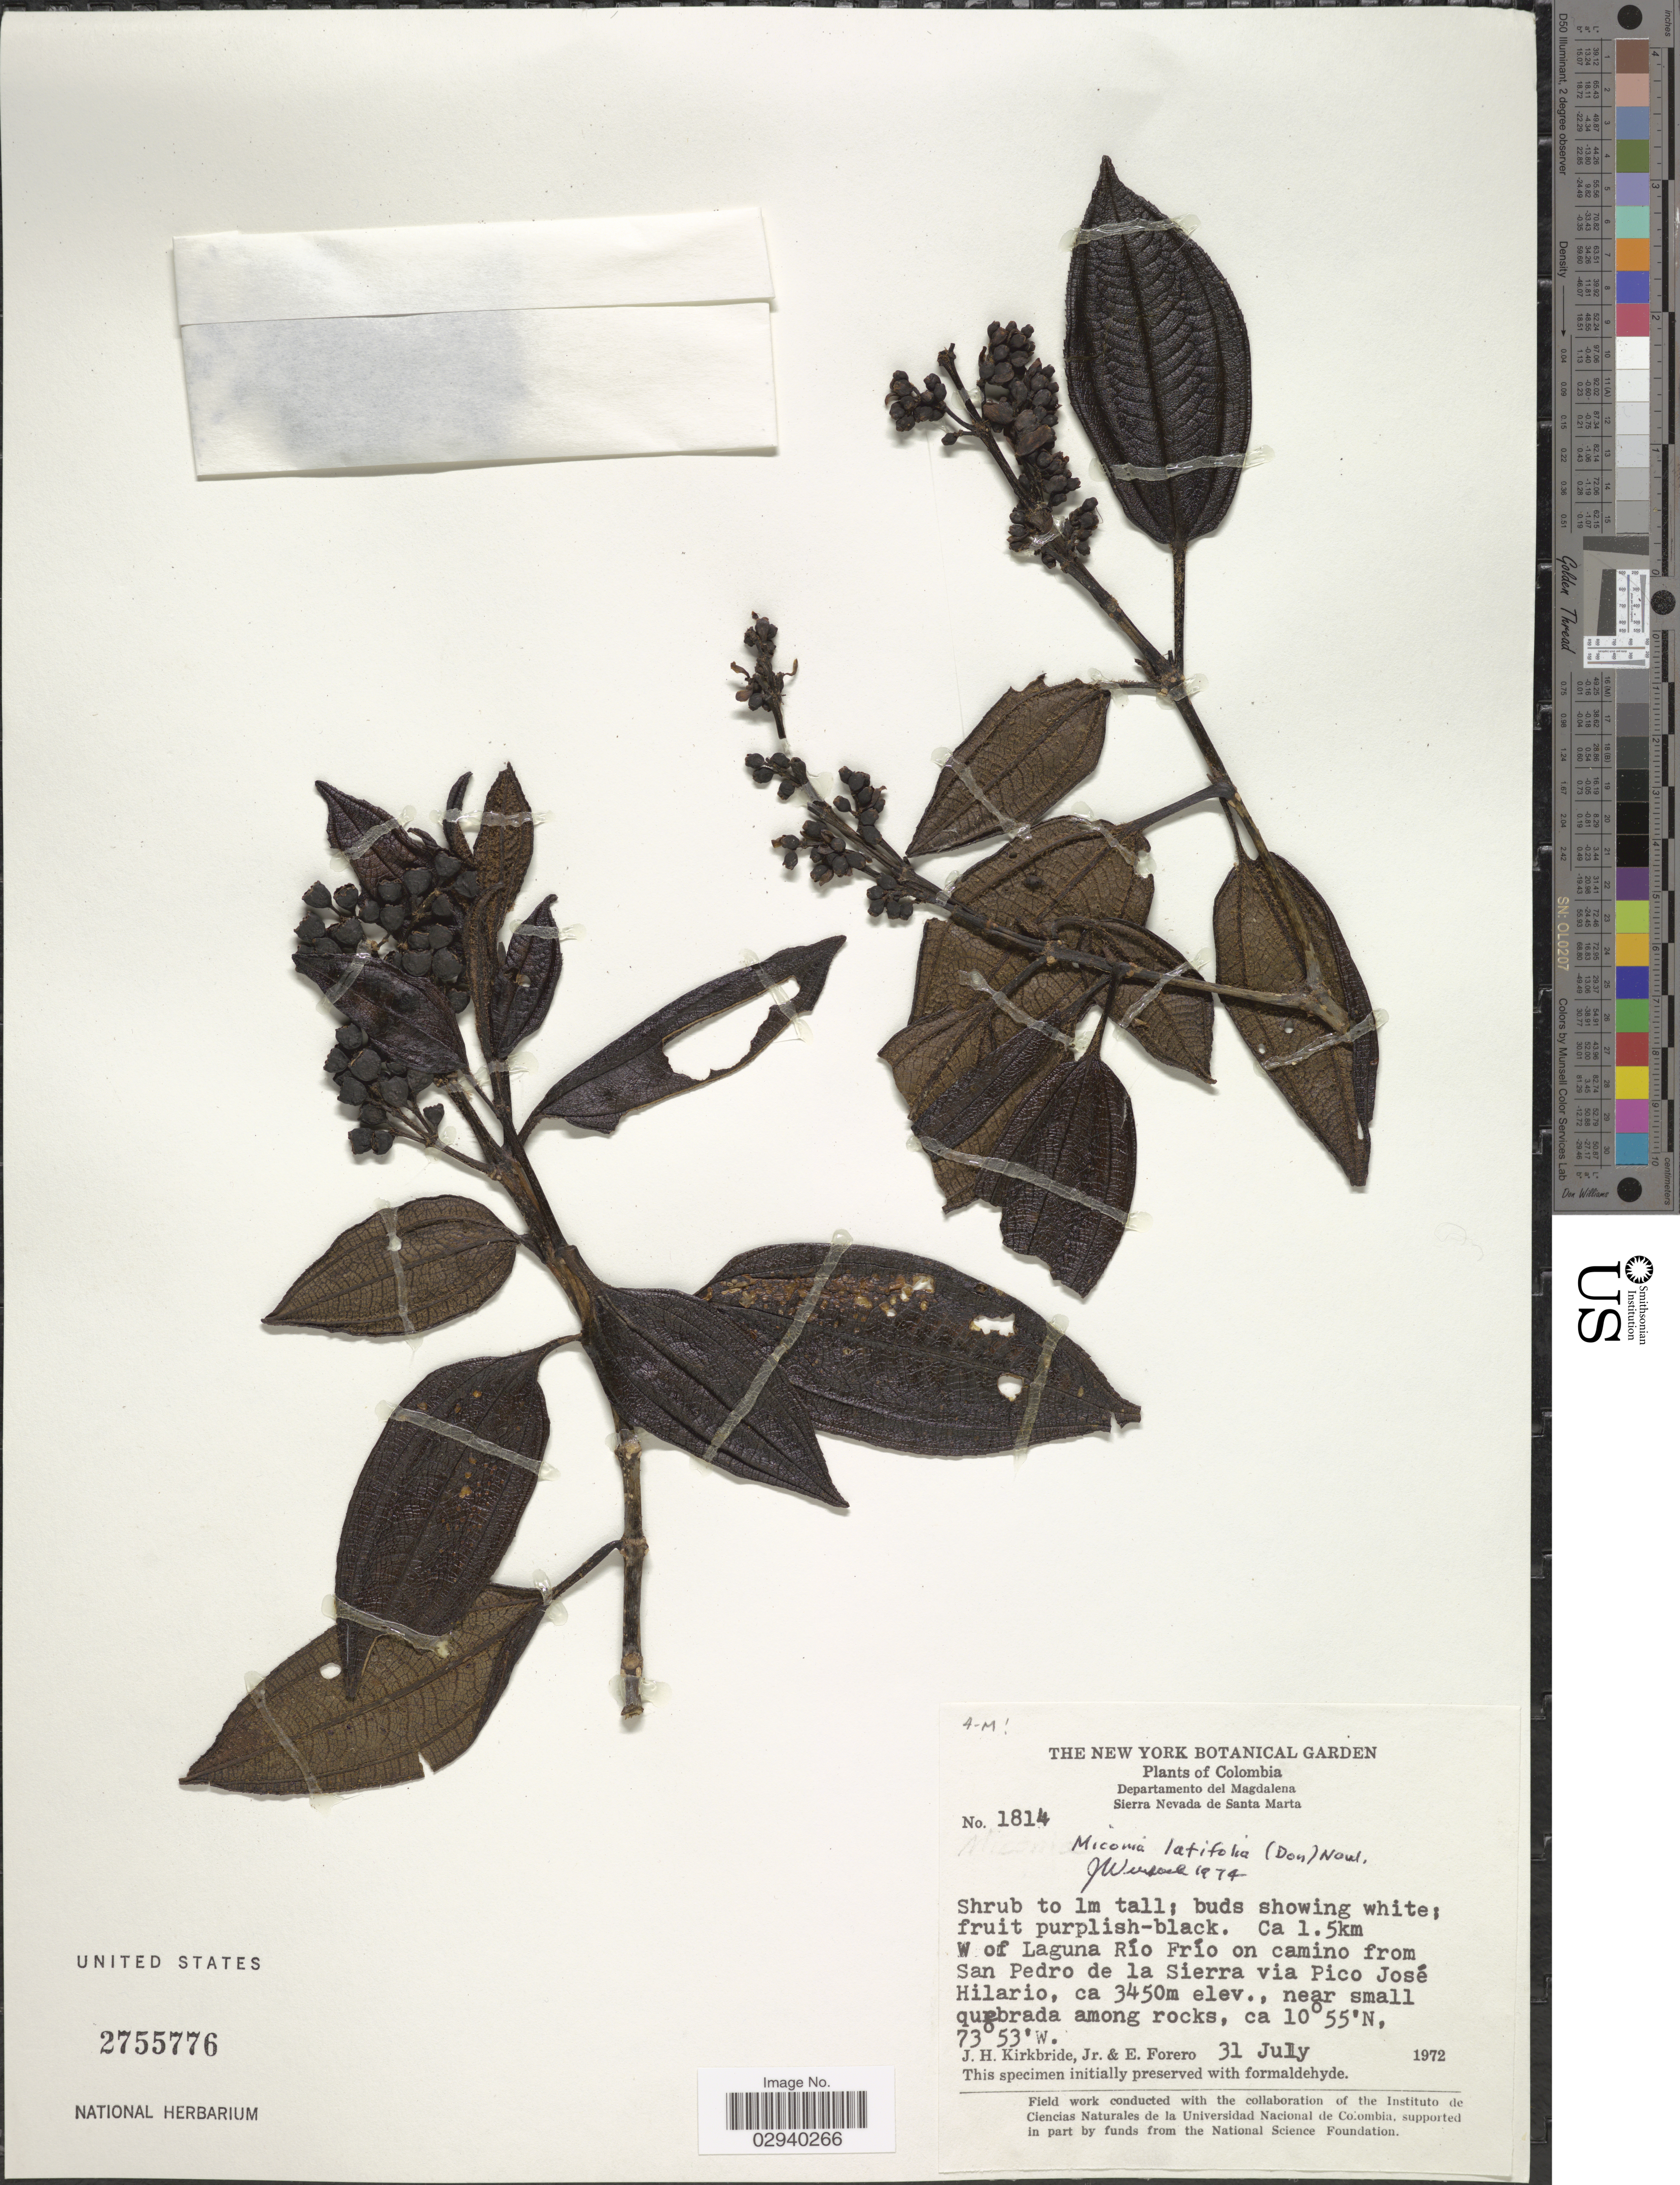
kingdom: Plantae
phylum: Tracheophyta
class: Magnoliopsida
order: Myrtales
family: Melastomataceae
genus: Miconia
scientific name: Miconia latifolia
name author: (D. Don) Naudin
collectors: J. H. Kirkbride & E. Forero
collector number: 1814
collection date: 1972-07-31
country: Colombia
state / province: Magdalena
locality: Sierra Nevada de Santa Marta. Ca 1.5km W of Laguna Río Frío on camino from San Pedro de la Sierra via Pico José Hilario.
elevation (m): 3450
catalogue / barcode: US 2755776